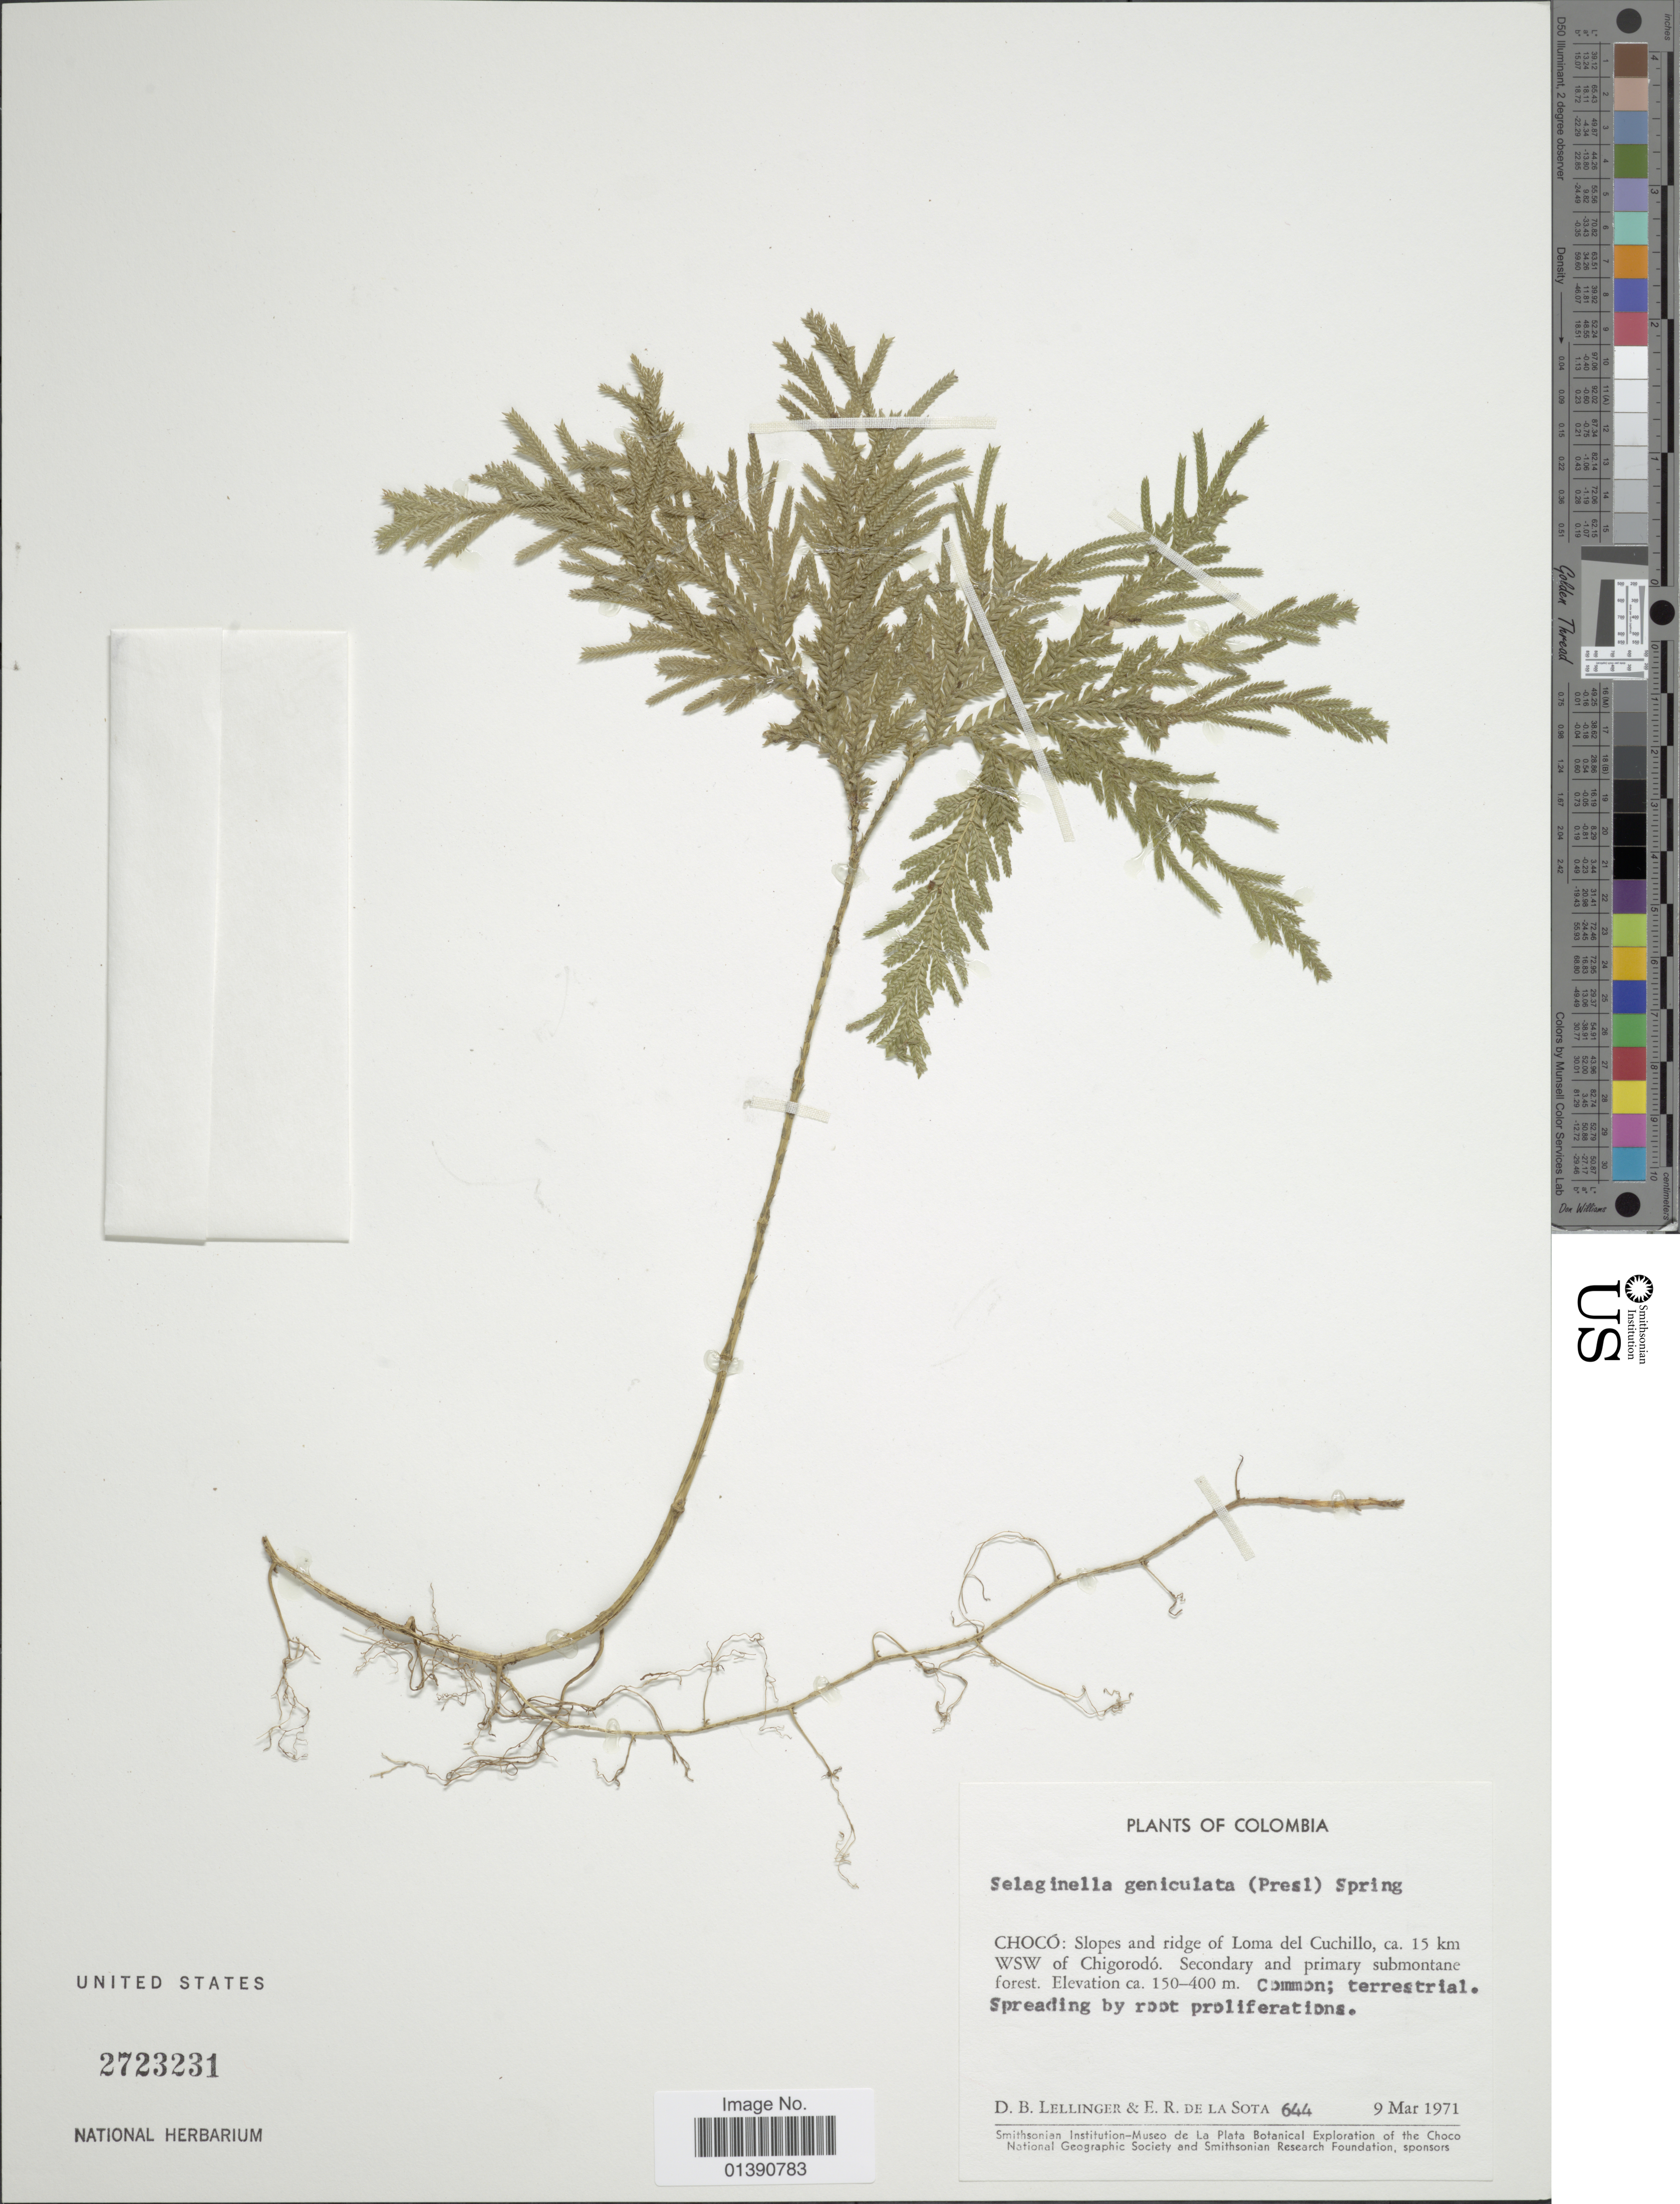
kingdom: Plantae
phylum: Tracheophyta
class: Lycopodiopsida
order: Selaginellales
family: Selaginellaceae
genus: Selaginella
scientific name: Selaginella geniculata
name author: (C. Presl) Spring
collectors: D. B. Lellinger & E. R. de la Sota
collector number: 644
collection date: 1971-03-09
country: Colombia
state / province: Chocó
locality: Slopes and ridge of Loma del Cuchillo, ca 15 km WSW of Chigorodó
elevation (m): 150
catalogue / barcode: US 2723231